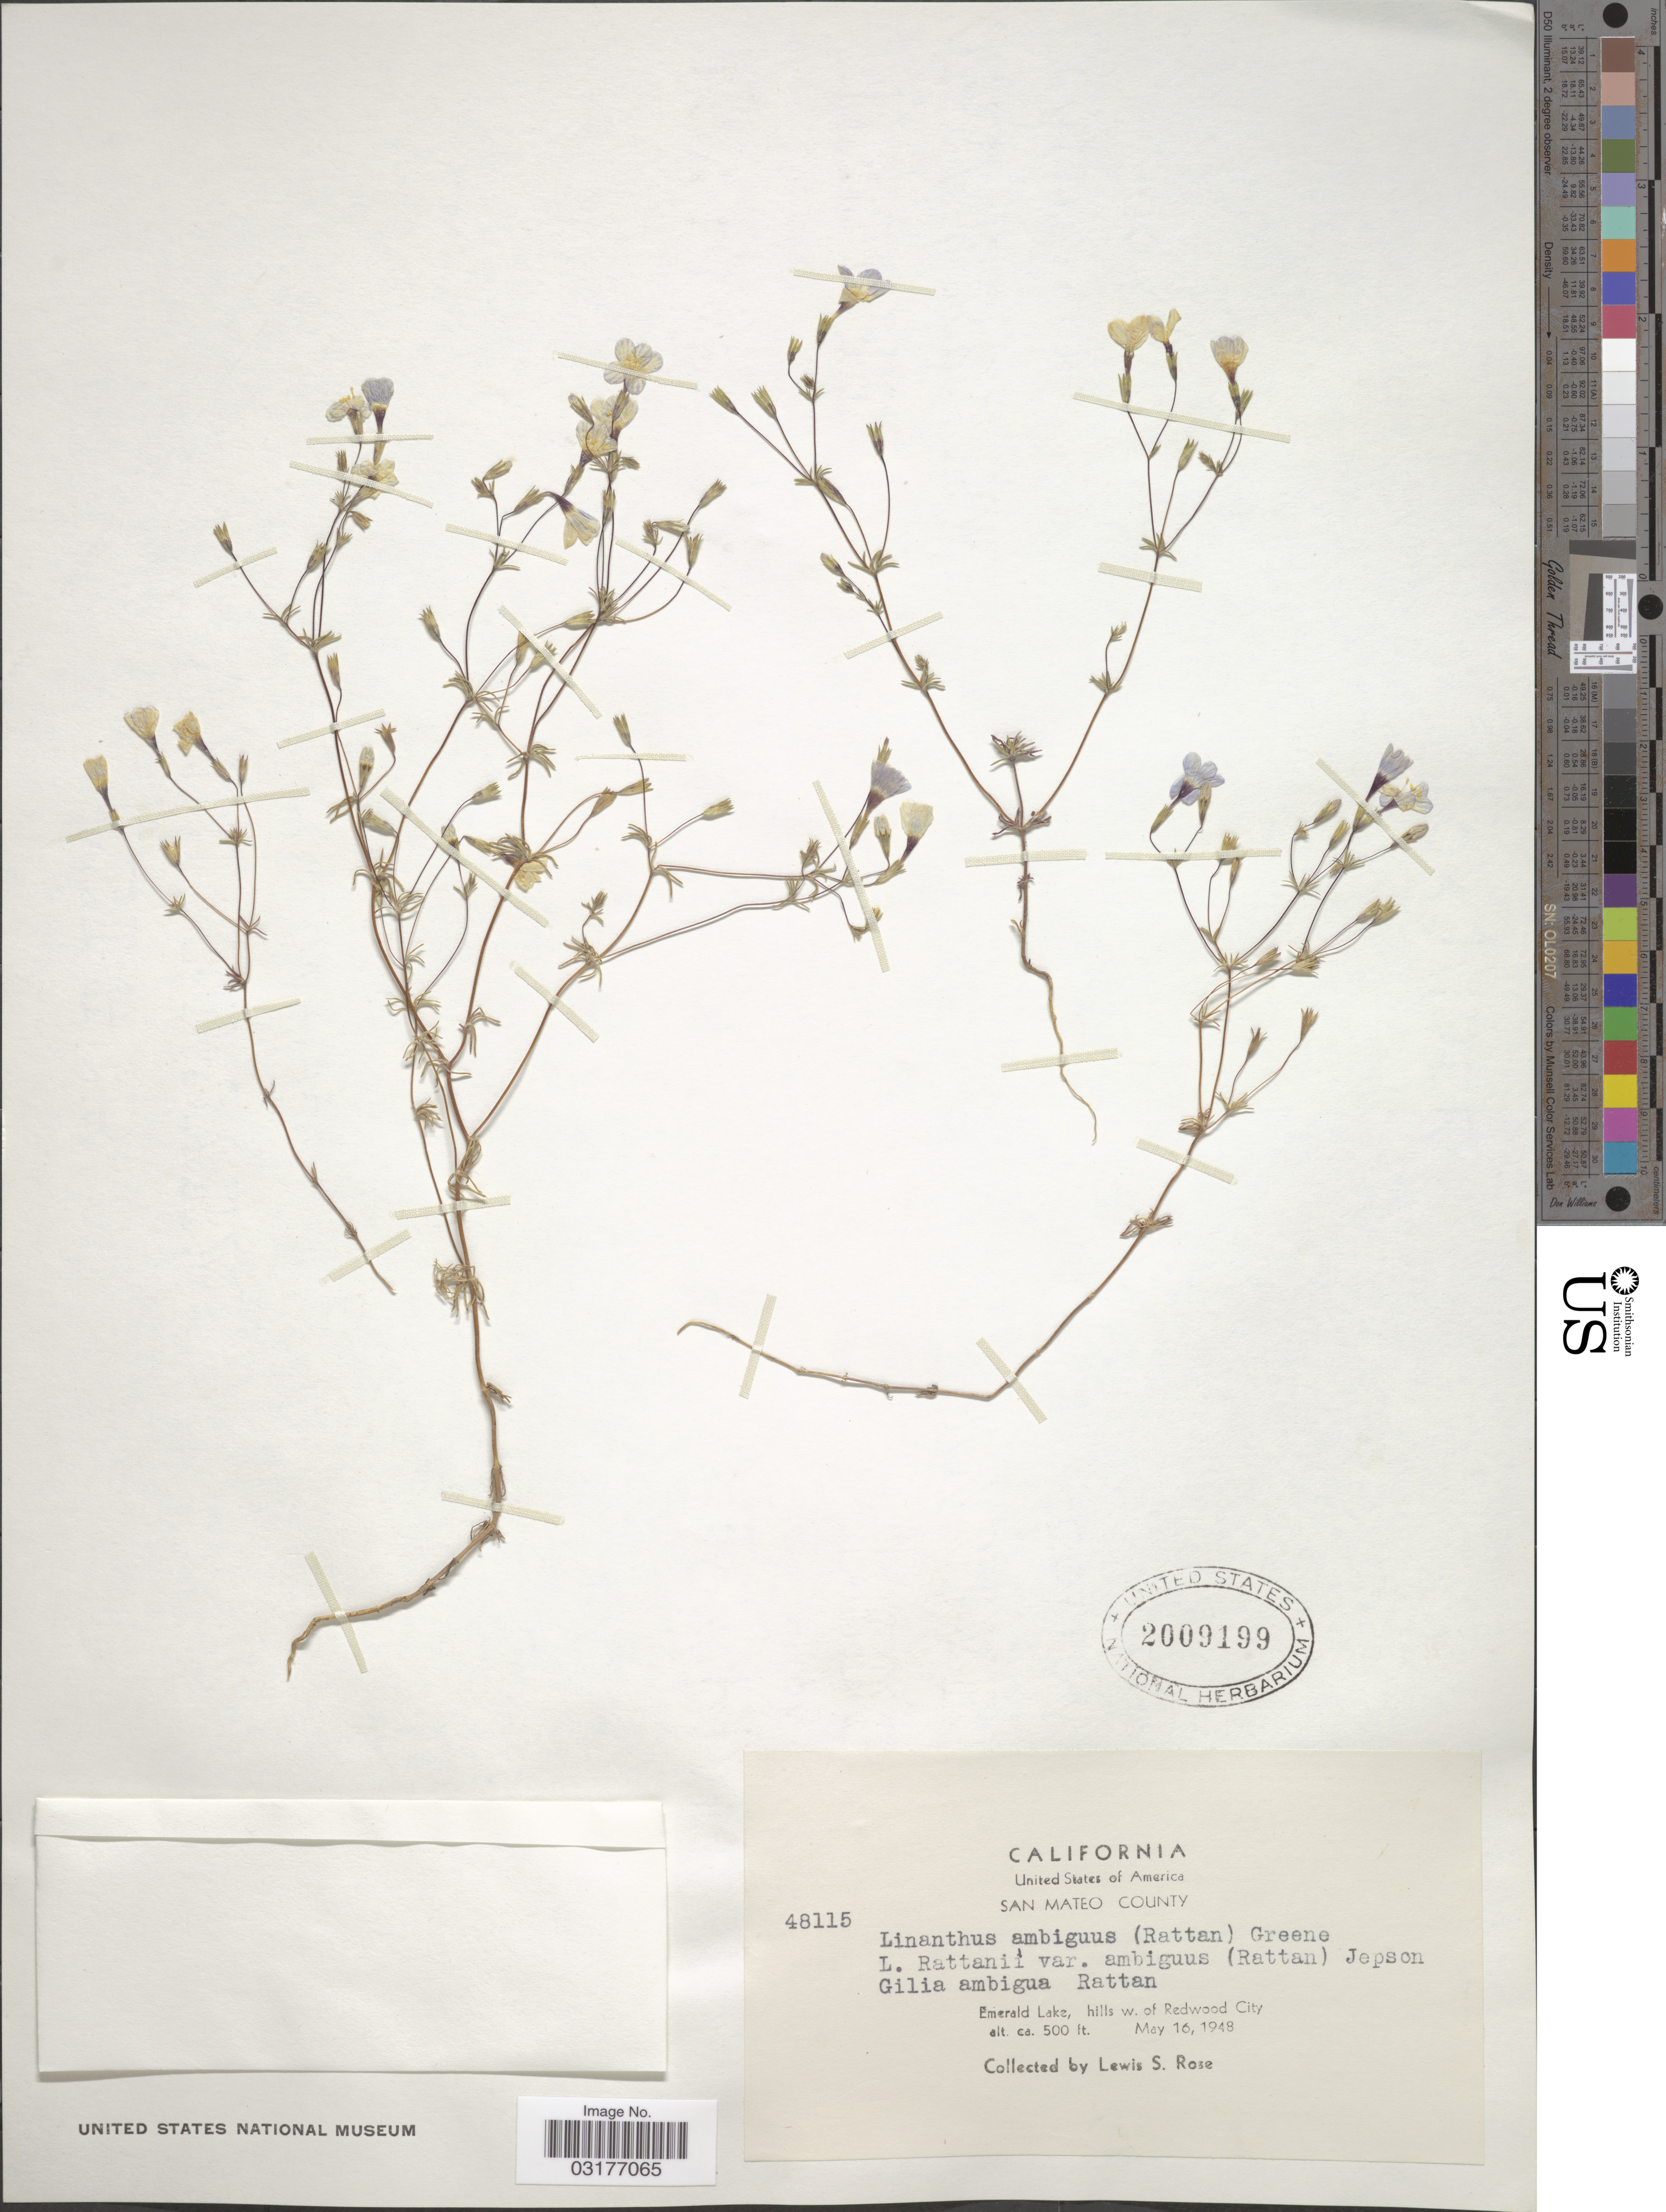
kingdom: Plantae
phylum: Tracheophyta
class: Magnoliopsida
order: Ericales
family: Polemoniaceae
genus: Leptosiphon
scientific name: Leptosiphon ambiguus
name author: (Rattan) J.M. Porter & L.A. Johnson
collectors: L. S. Rose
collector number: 48115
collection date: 1948-05-16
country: United States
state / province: California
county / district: San Mateo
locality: San Mateo County. Emerald Lake, hills w. of Redwood City.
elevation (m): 152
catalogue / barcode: US 2009199